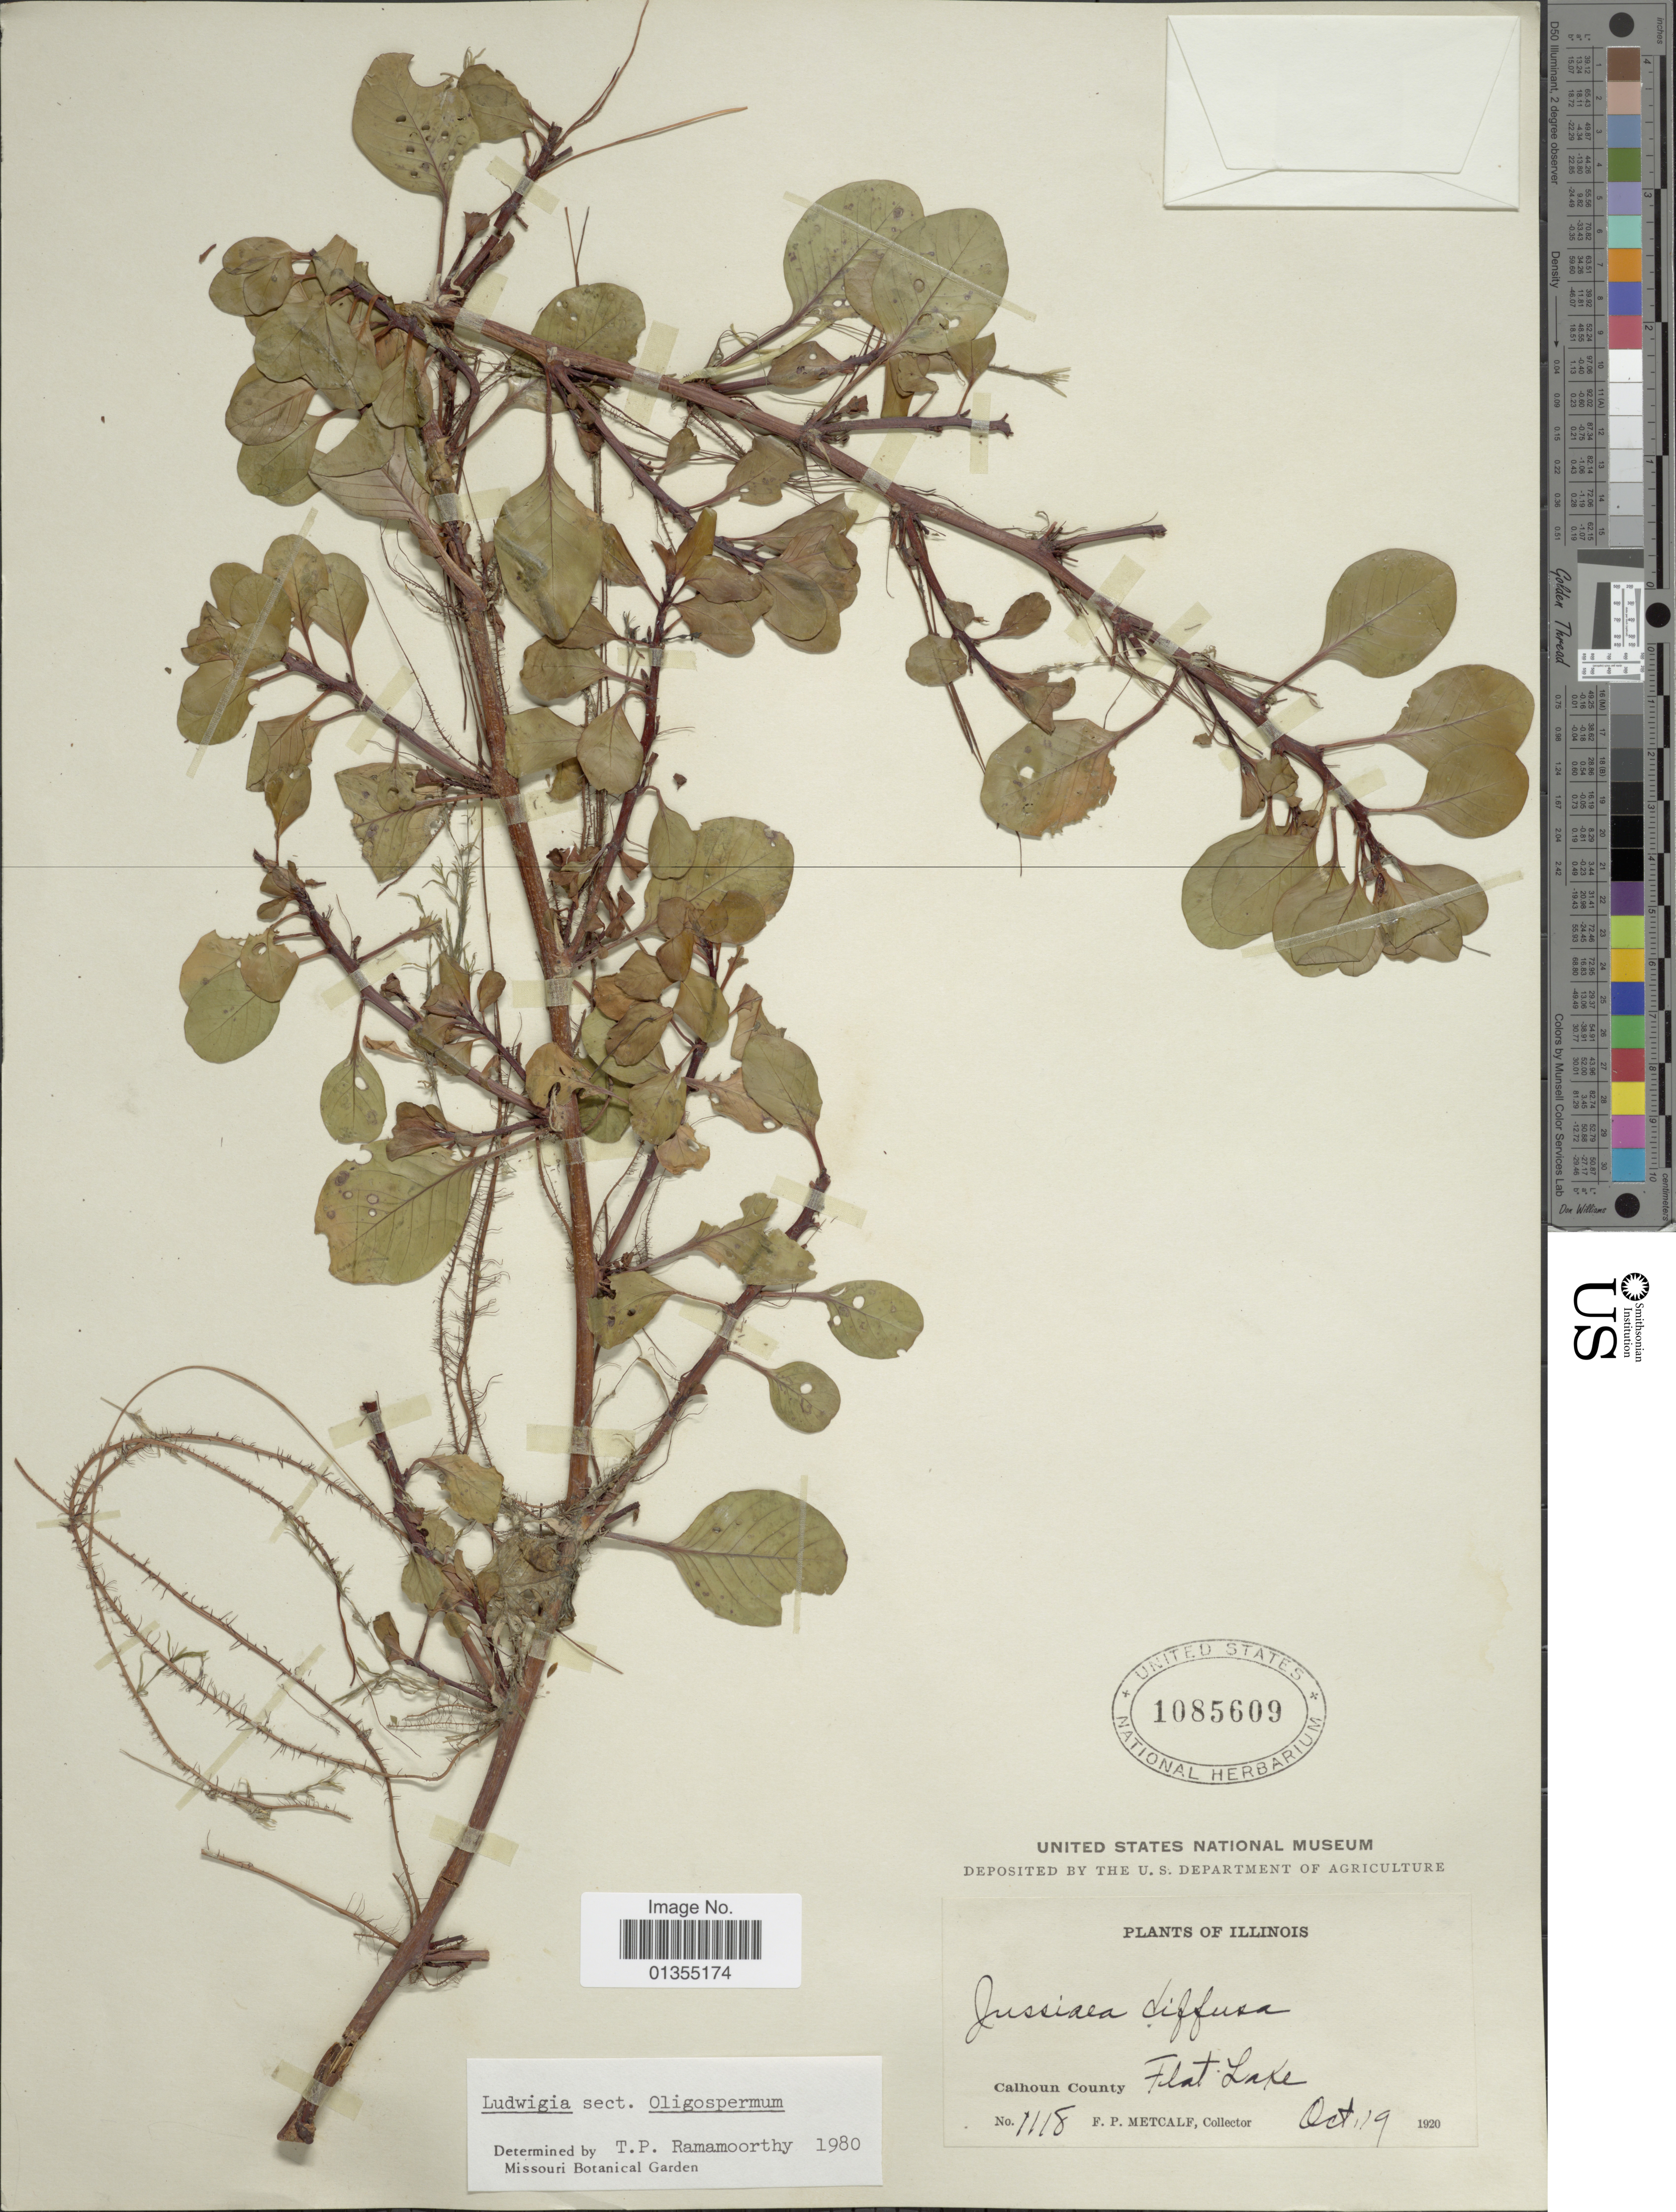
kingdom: Plantae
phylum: Tracheophyta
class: Magnoliopsida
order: Myrtales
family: Onagraceae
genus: Ludwigia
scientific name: Ludwigia stolonifera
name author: (Guill. & Perr.) P.H. Raven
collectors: F. Metcalf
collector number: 1118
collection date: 1920-10-19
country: United States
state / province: Illinois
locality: Calhoun County, Flat Lake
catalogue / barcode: US 1085609